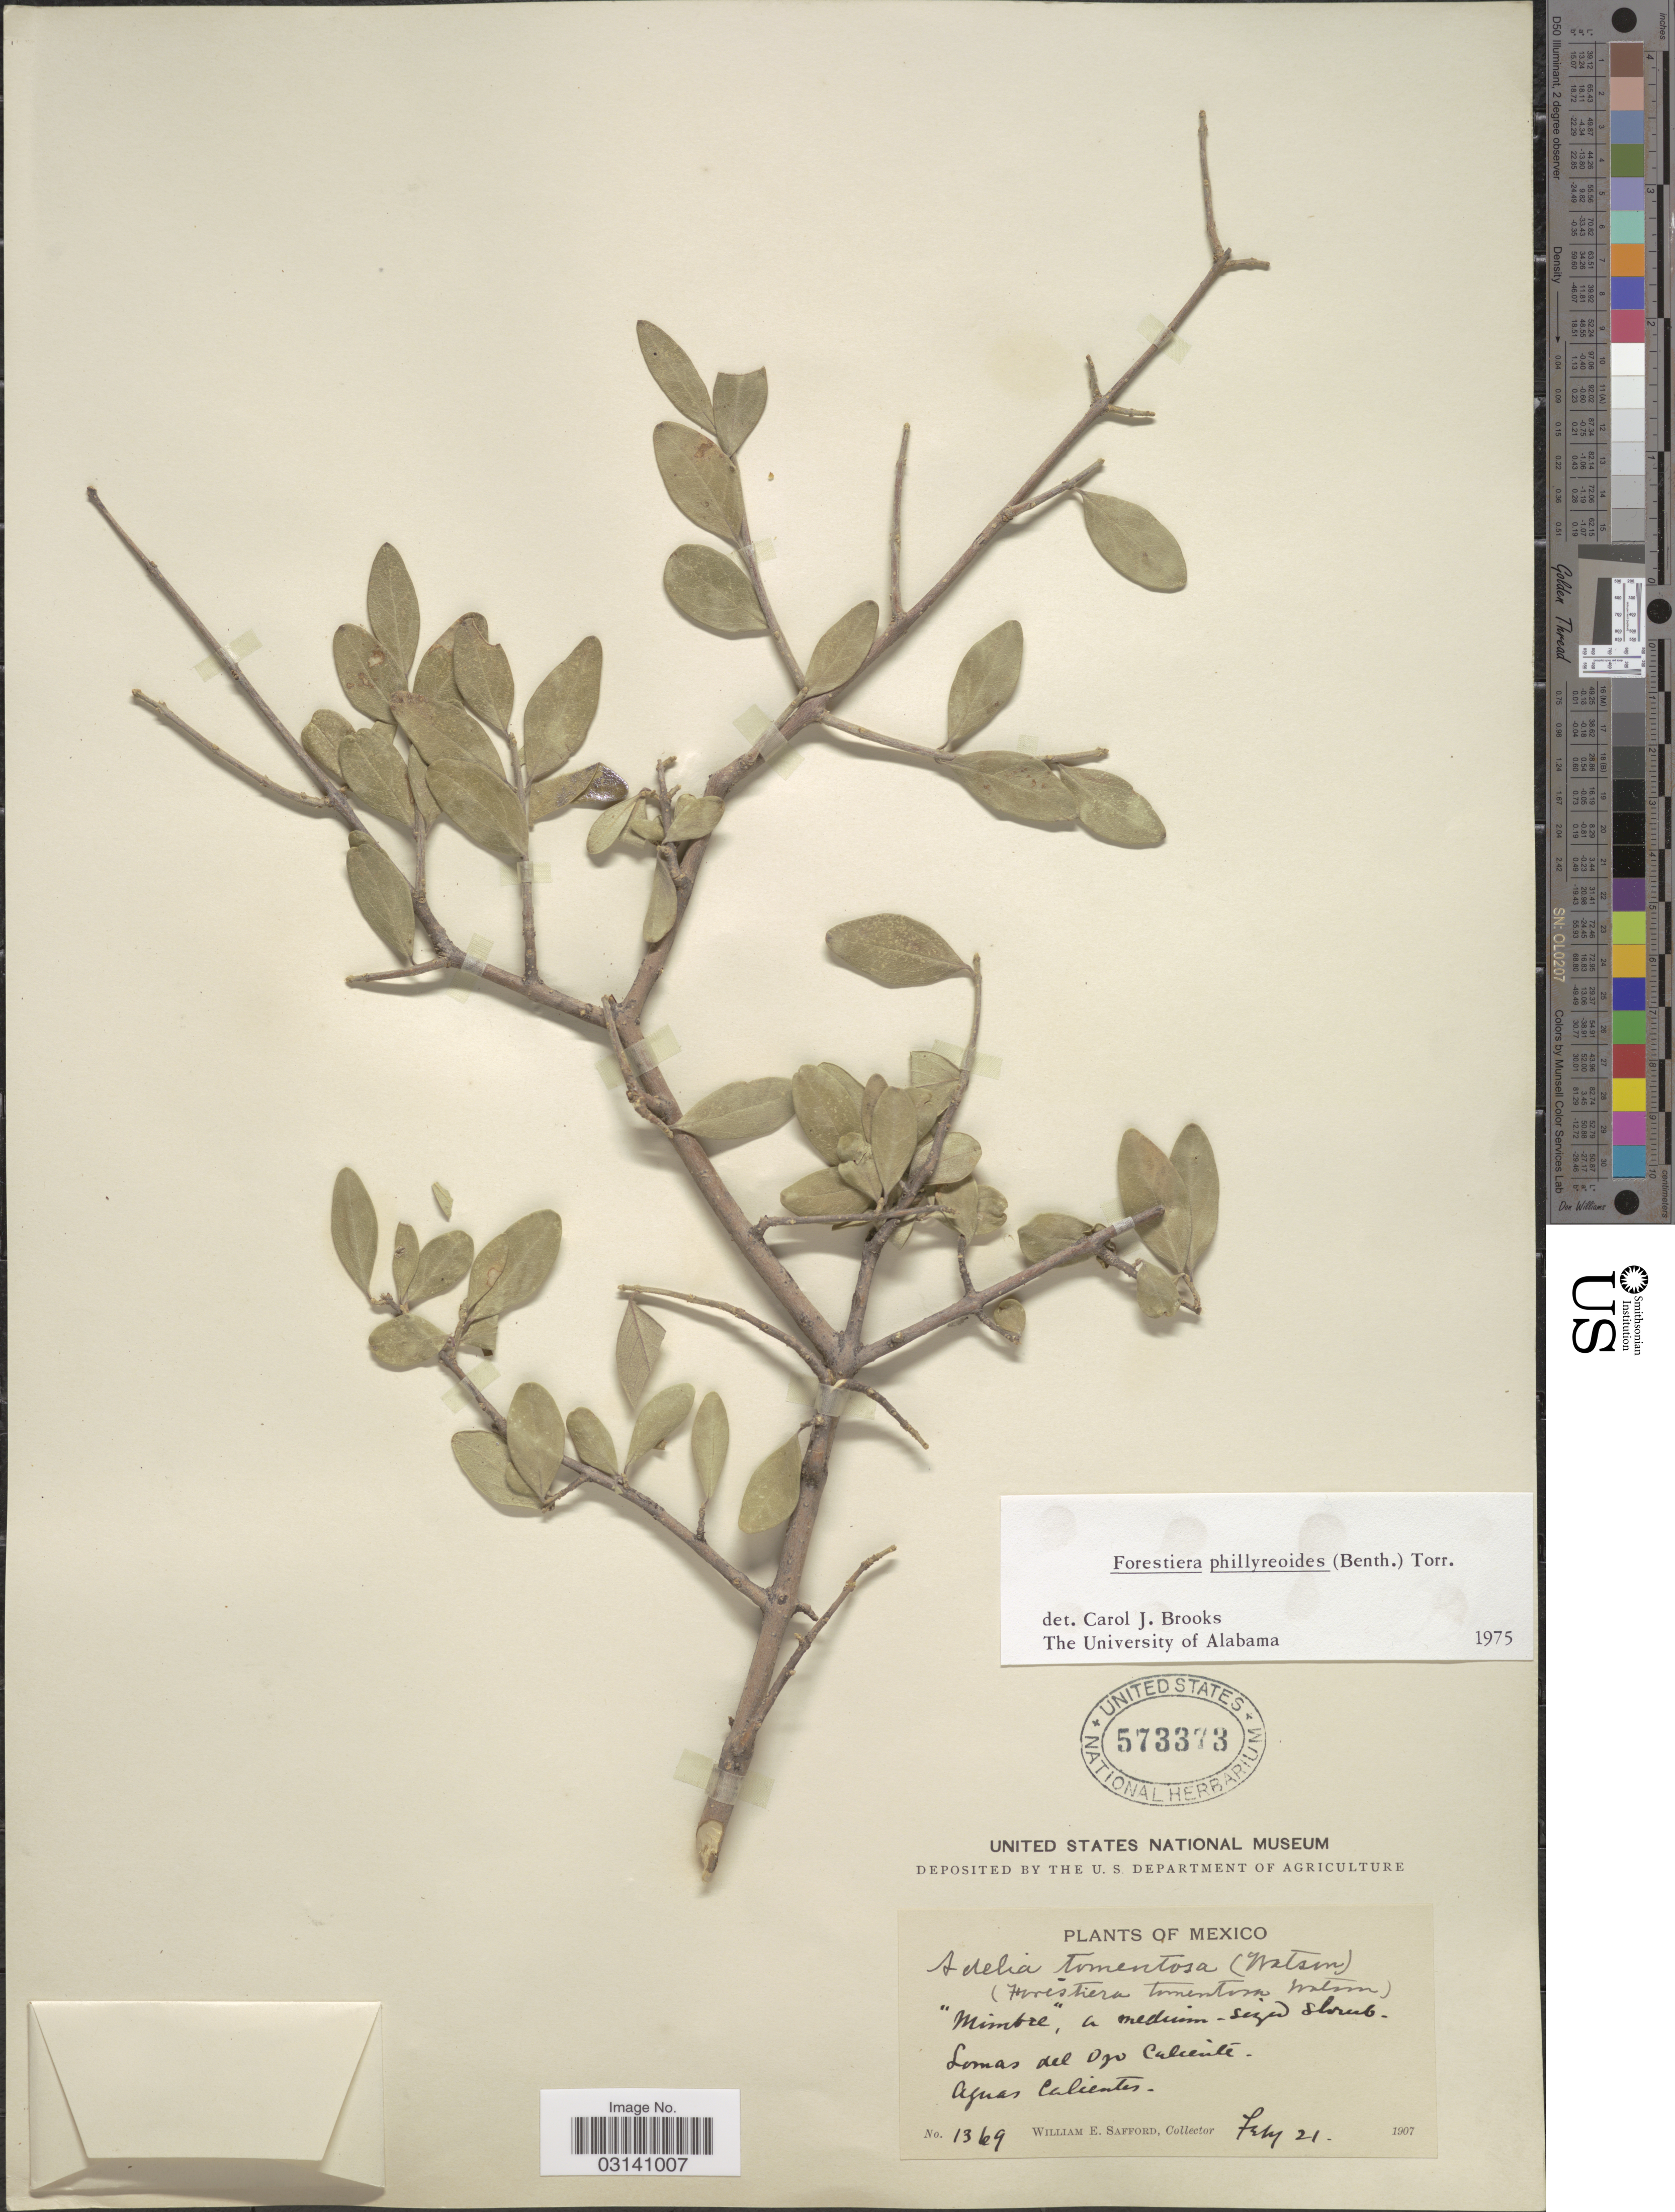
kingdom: Plantae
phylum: Tracheophyta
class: Magnoliopsida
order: Lamiales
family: Oleaceae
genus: Forestiera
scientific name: Forestiera phillyreoides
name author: (Benth.) Torr.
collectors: W. E. Safford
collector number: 1369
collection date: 1907-02-21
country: Mexico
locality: Lomas del Ojo Caliente-Aguas Caliente.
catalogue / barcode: US 573373